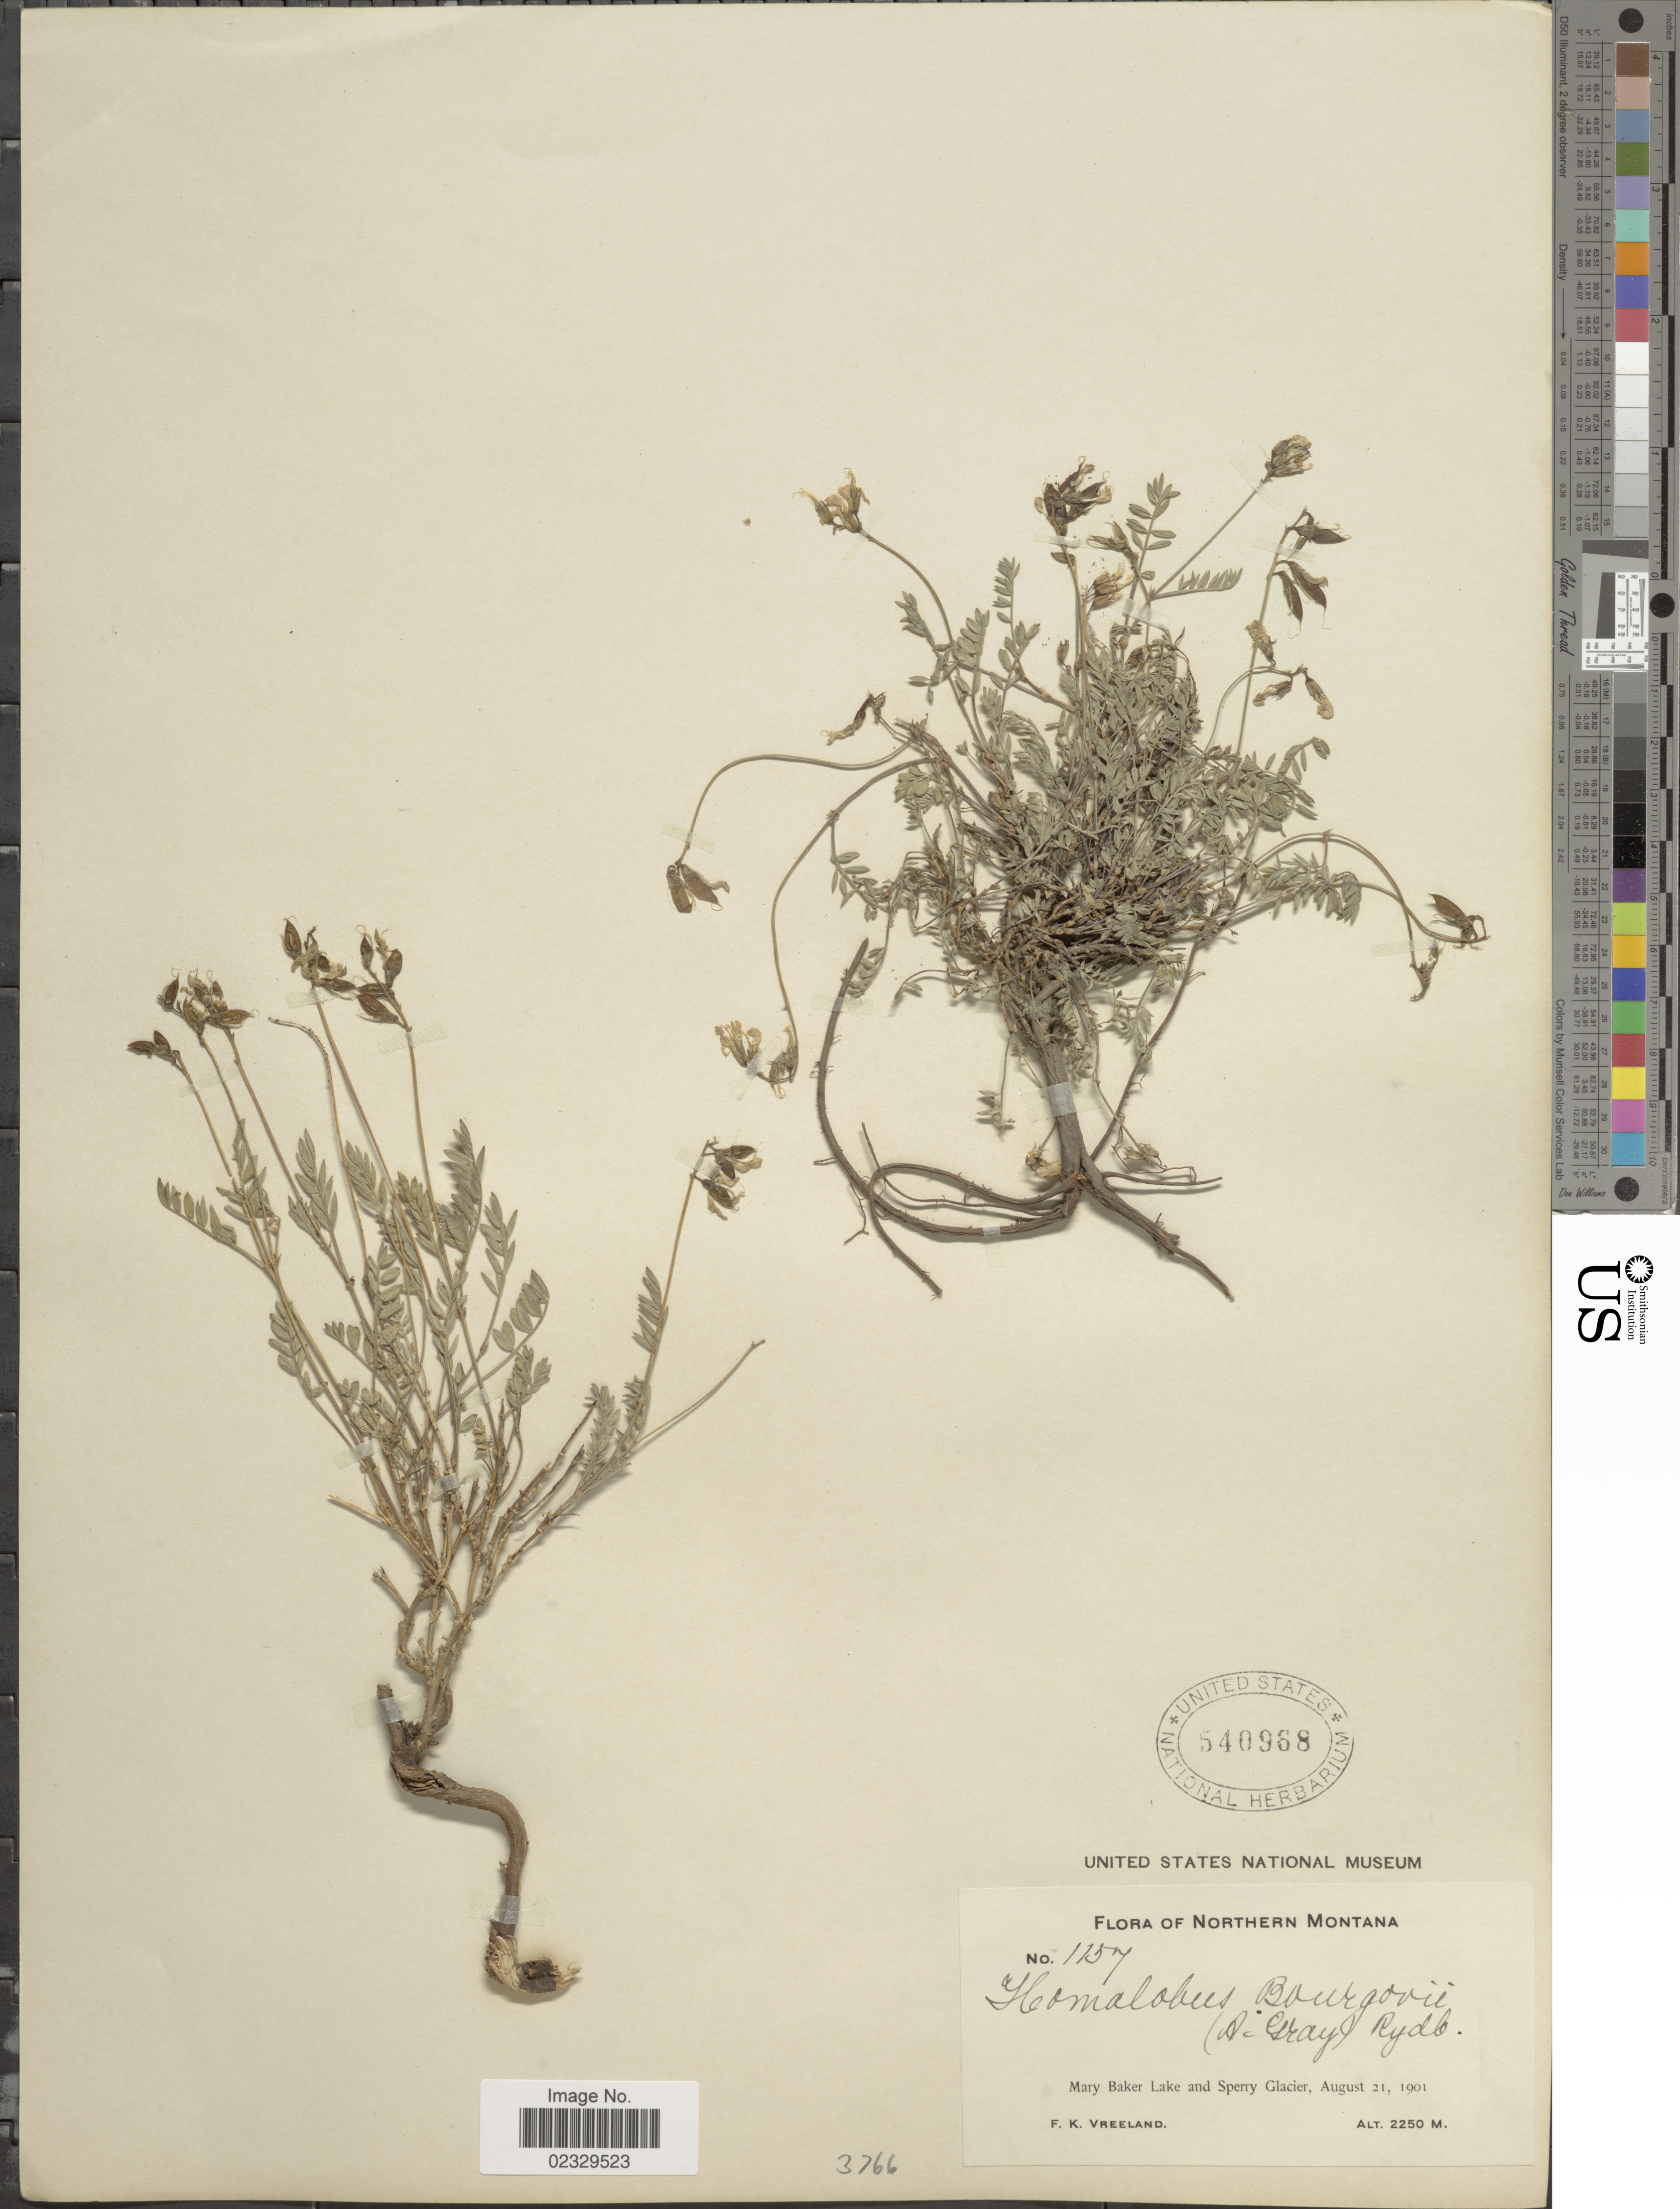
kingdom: Plantae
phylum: Tracheophyta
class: Magnoliopsida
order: Fabales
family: Fabaceae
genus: Astragalus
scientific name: Astragalus bourgovii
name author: A. Gray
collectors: F. Vreeland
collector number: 1157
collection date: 1901-08-21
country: United States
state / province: Montana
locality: Northern Montana. Mary Baker Lake and Sperry Glacier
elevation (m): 2250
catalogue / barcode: US 540968